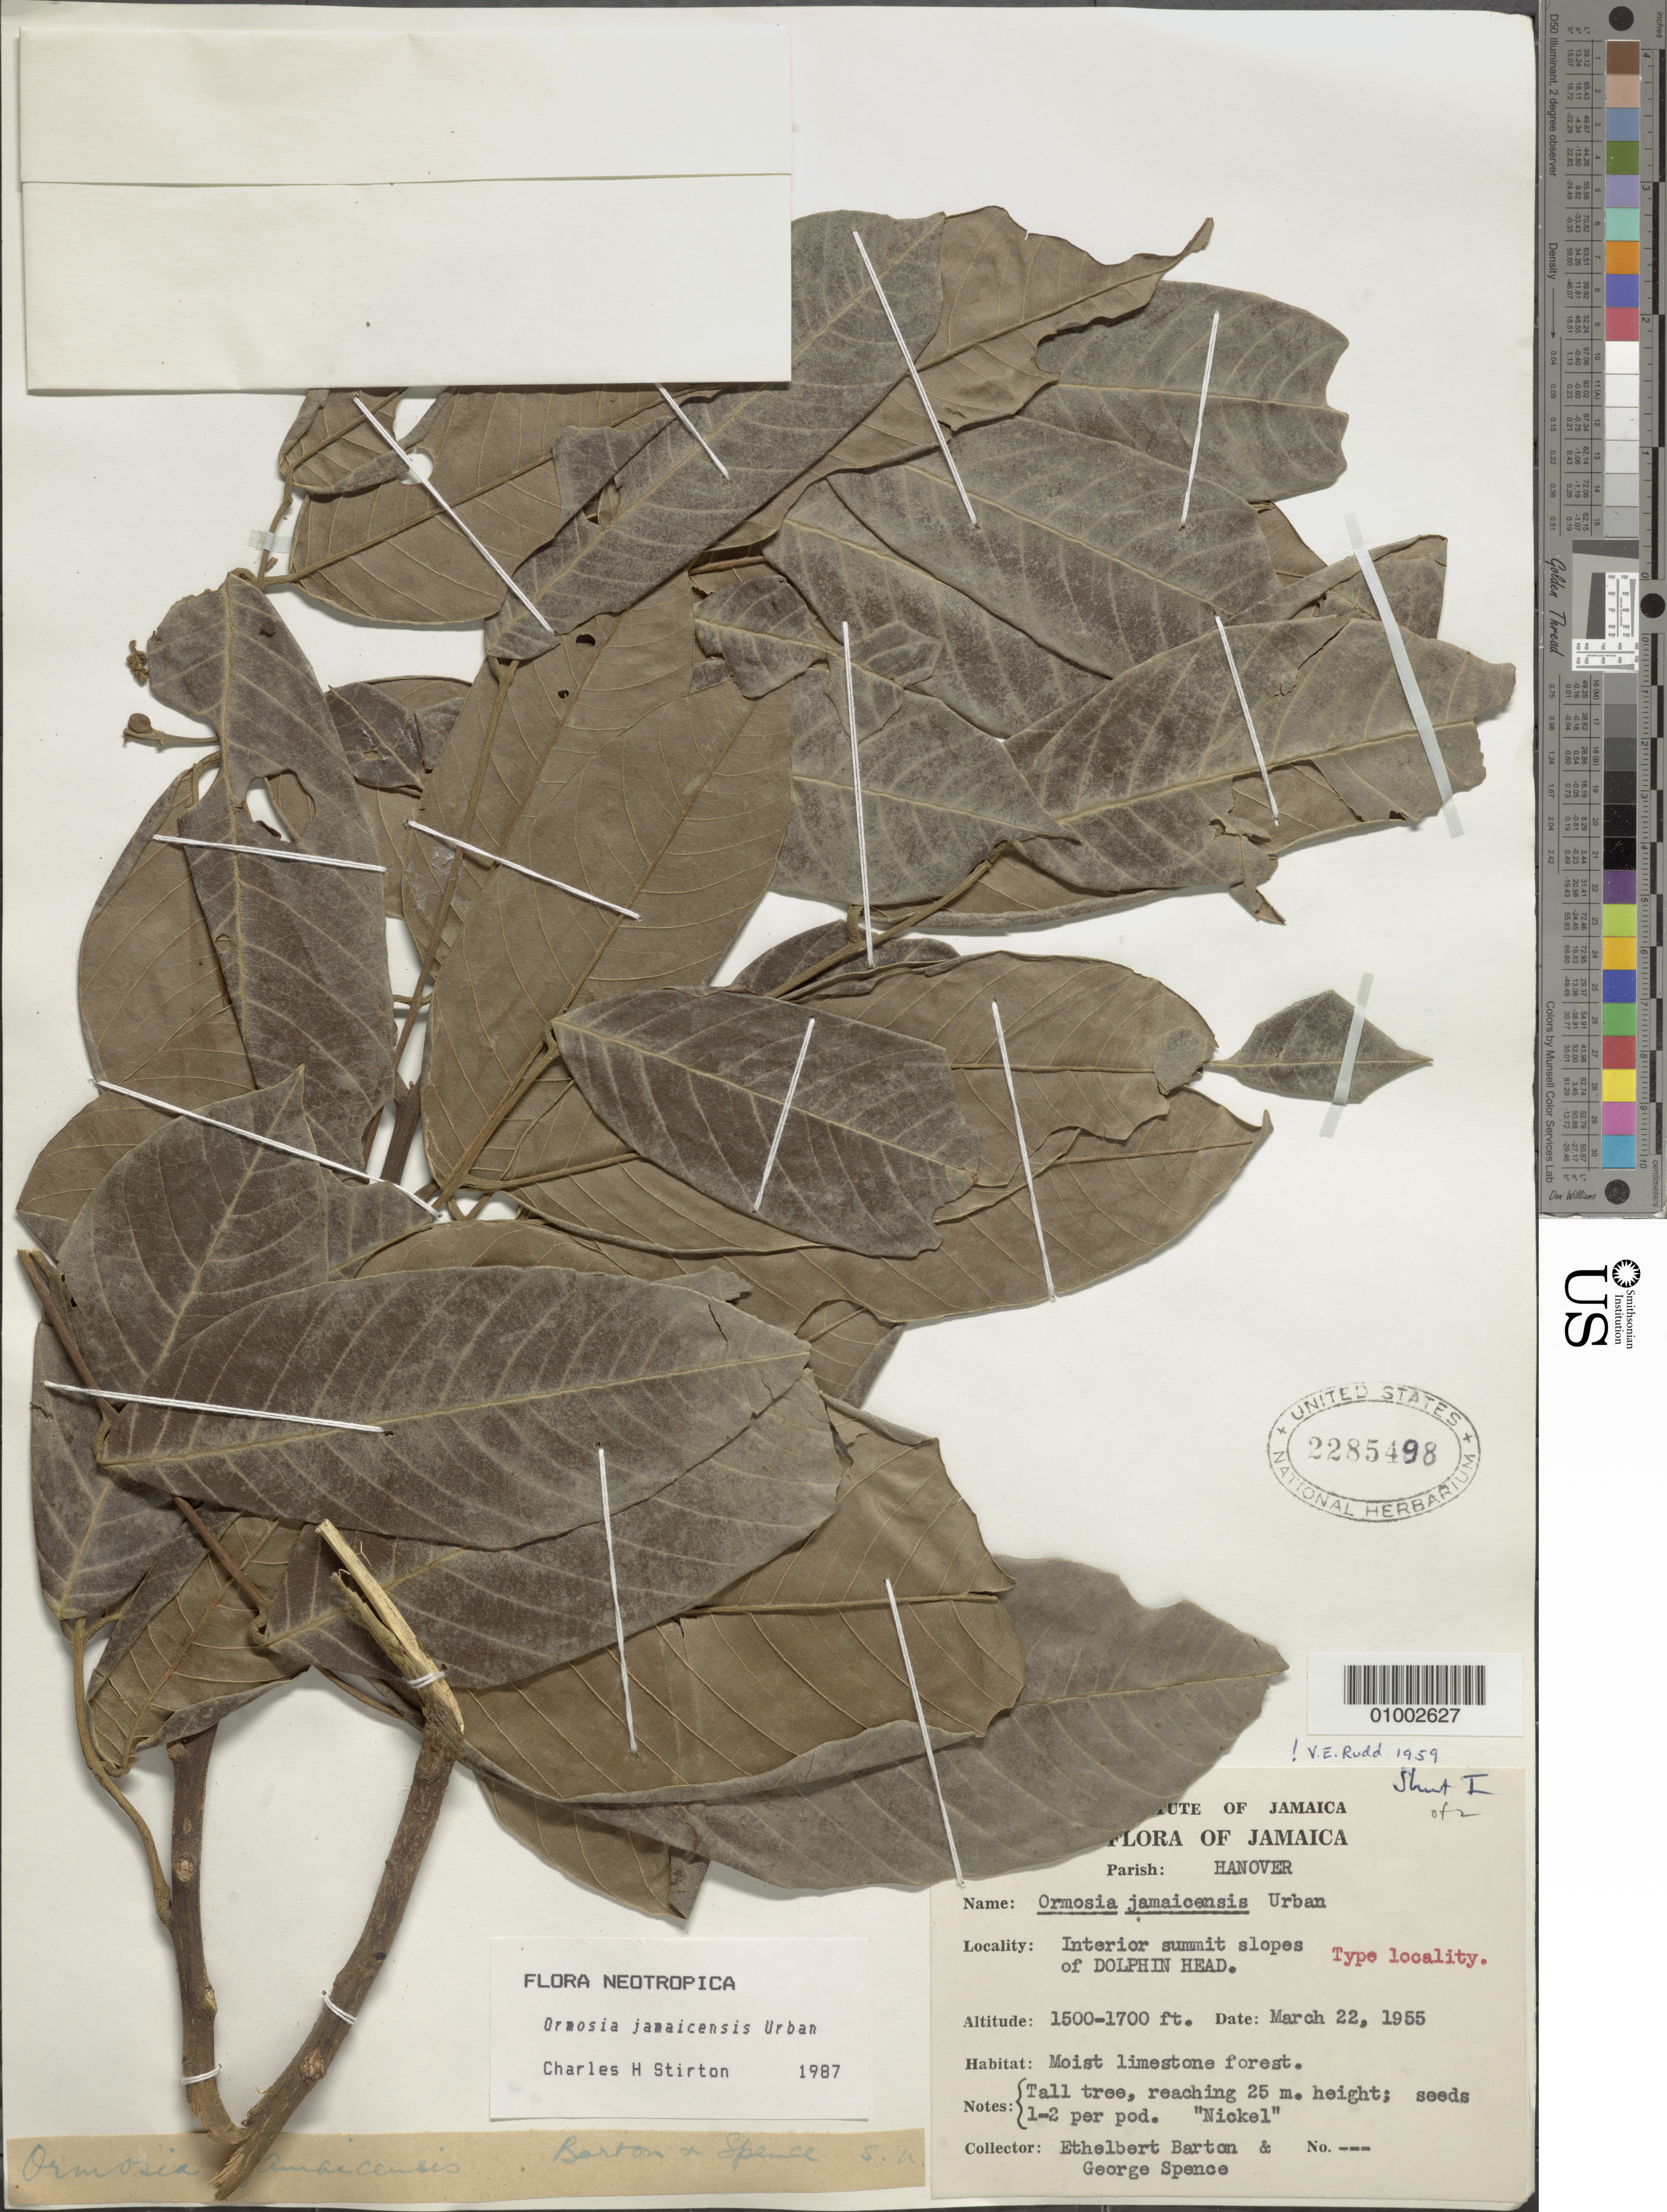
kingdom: Plantae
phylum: Tracheophyta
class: Magnoliopsida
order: Fabales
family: Fabaceae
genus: Ormosia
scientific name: Ormosia jamaicensis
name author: Urb.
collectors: E. Barton & G. Spence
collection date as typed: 22 Mar 1955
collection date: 1955-03-22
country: Jamaica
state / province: Hanover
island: Jamaica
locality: Interior summit slopes of Dolphin Head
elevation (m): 457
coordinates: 0 N, 0 E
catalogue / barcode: US 2285498